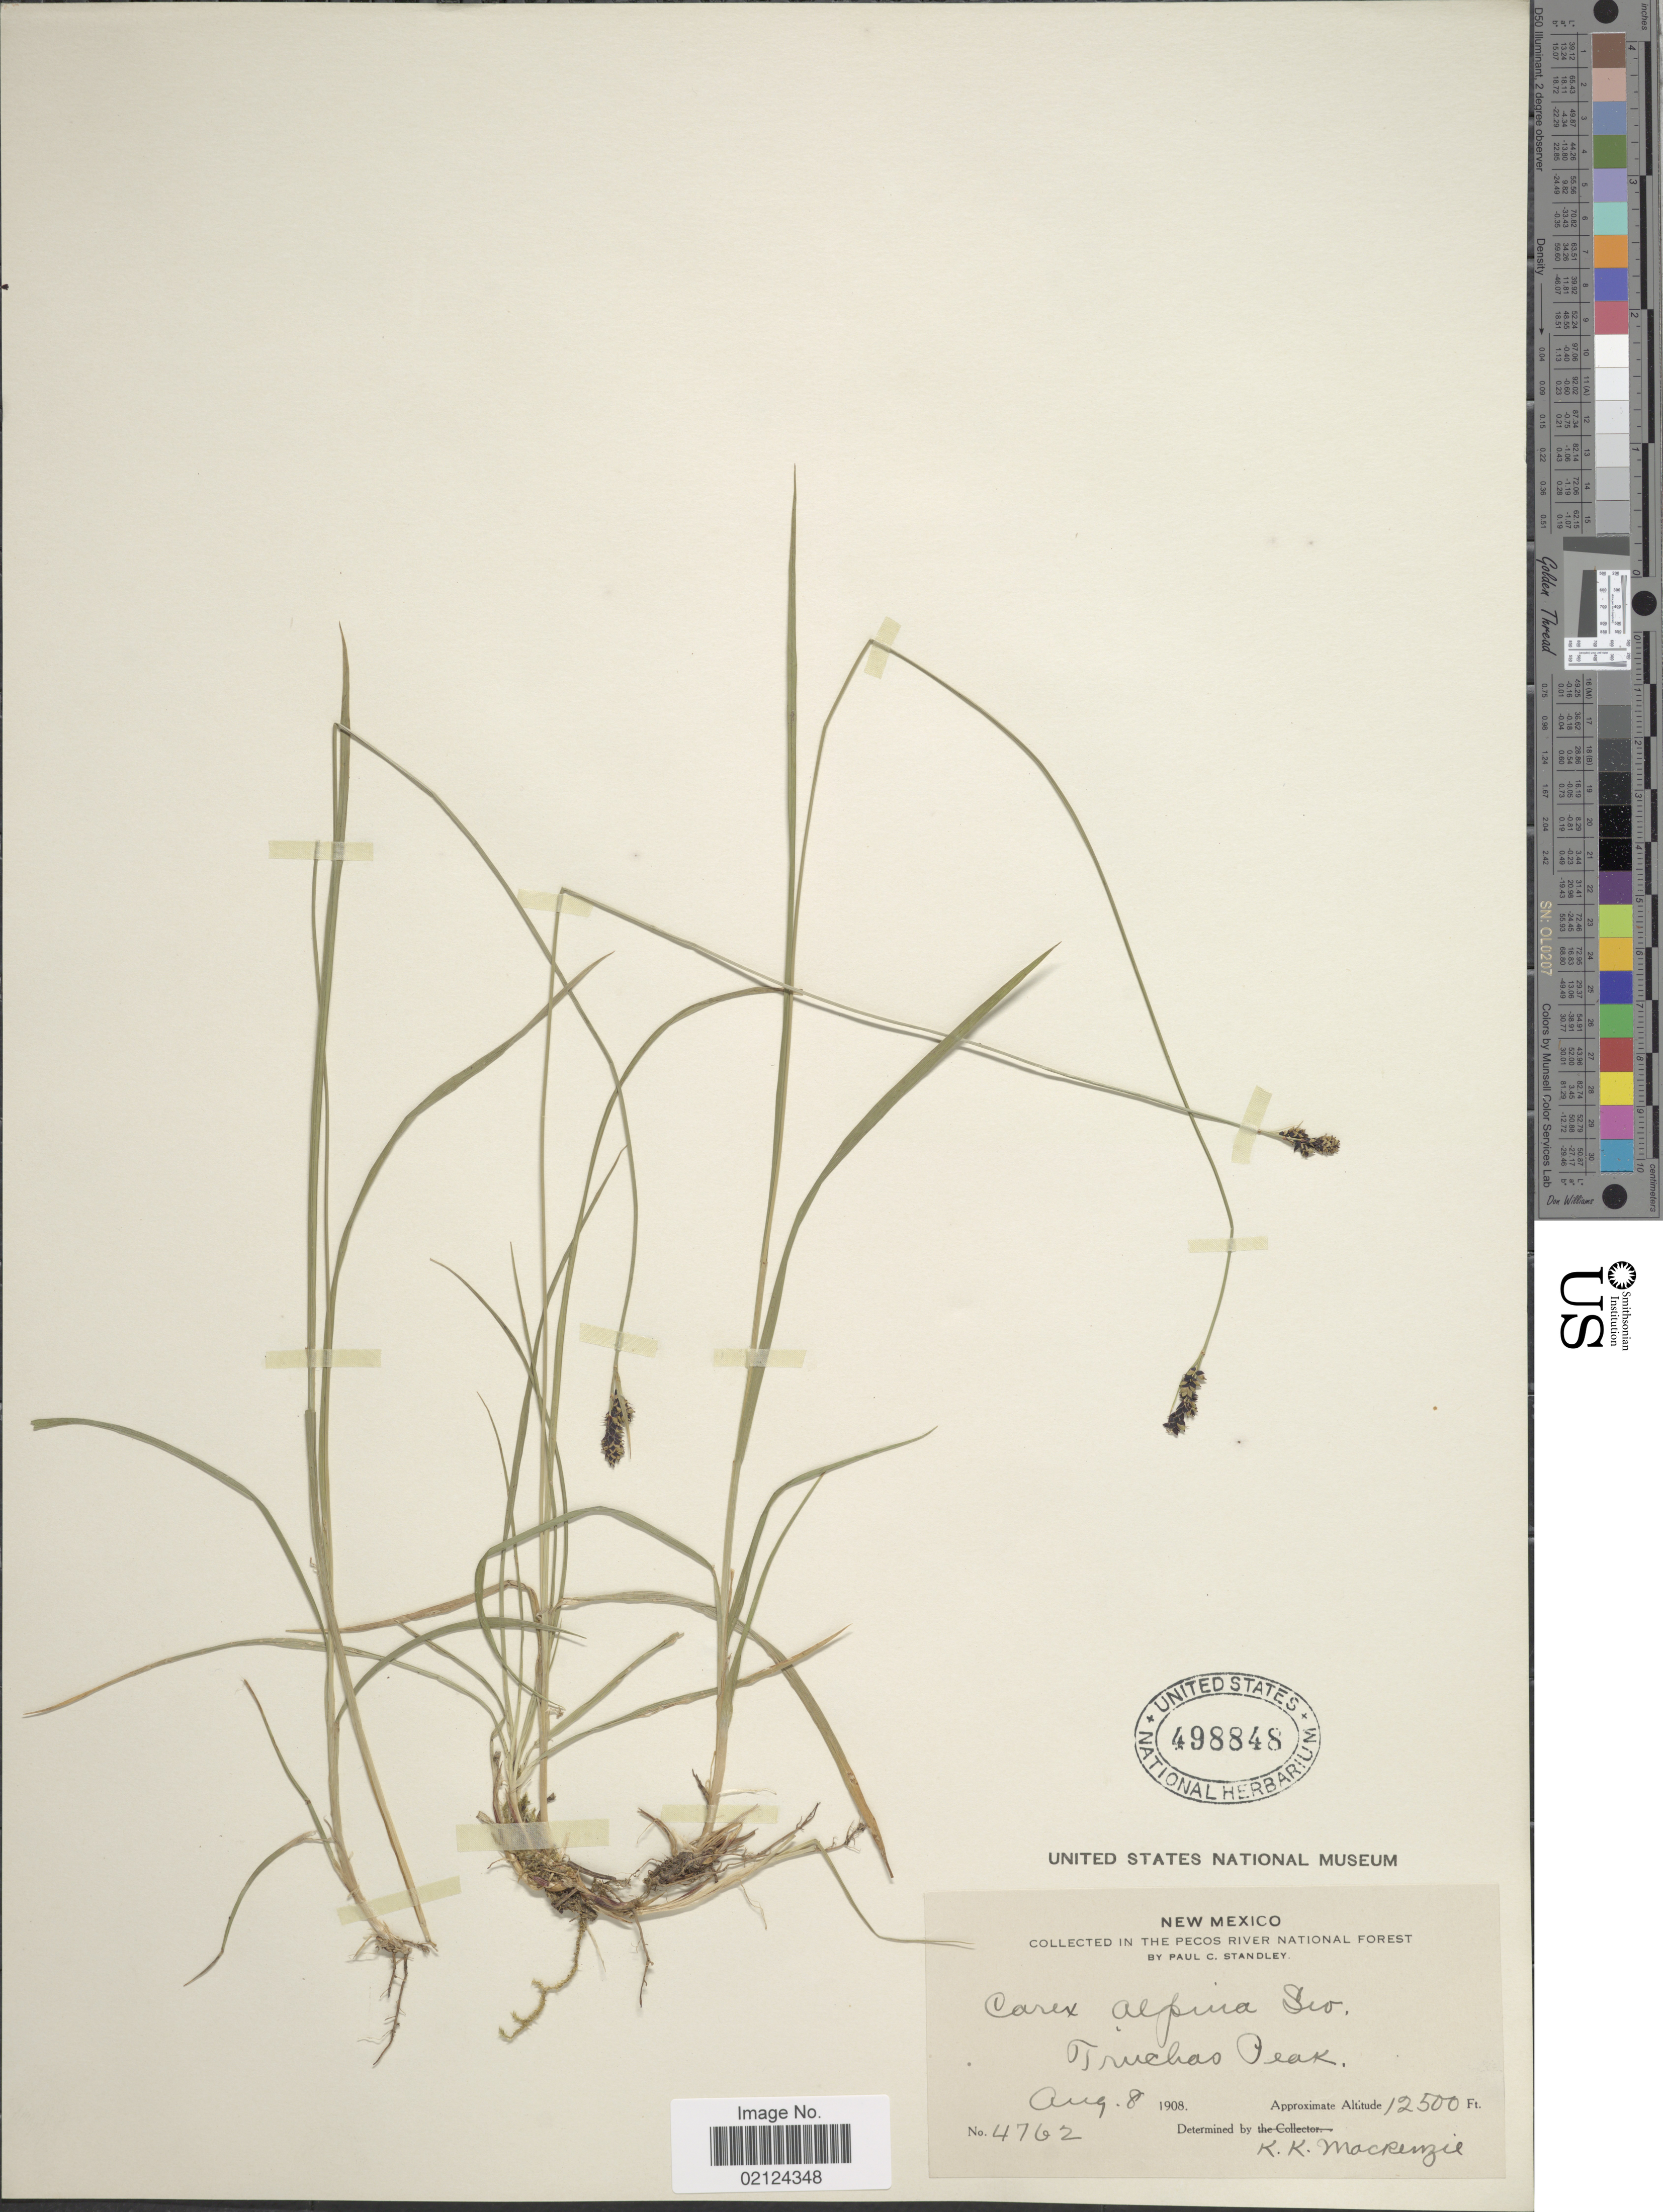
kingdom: Plantae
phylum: Tracheophyta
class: Liliopsida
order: Poales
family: Cyperaceae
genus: Carex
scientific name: Carex media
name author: R. Br.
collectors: P. C. Standley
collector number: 4762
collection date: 1908-08-08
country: United States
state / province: New Mexico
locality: Truchas Peak, In the Pecos River National Forest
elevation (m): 3810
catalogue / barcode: US 498848